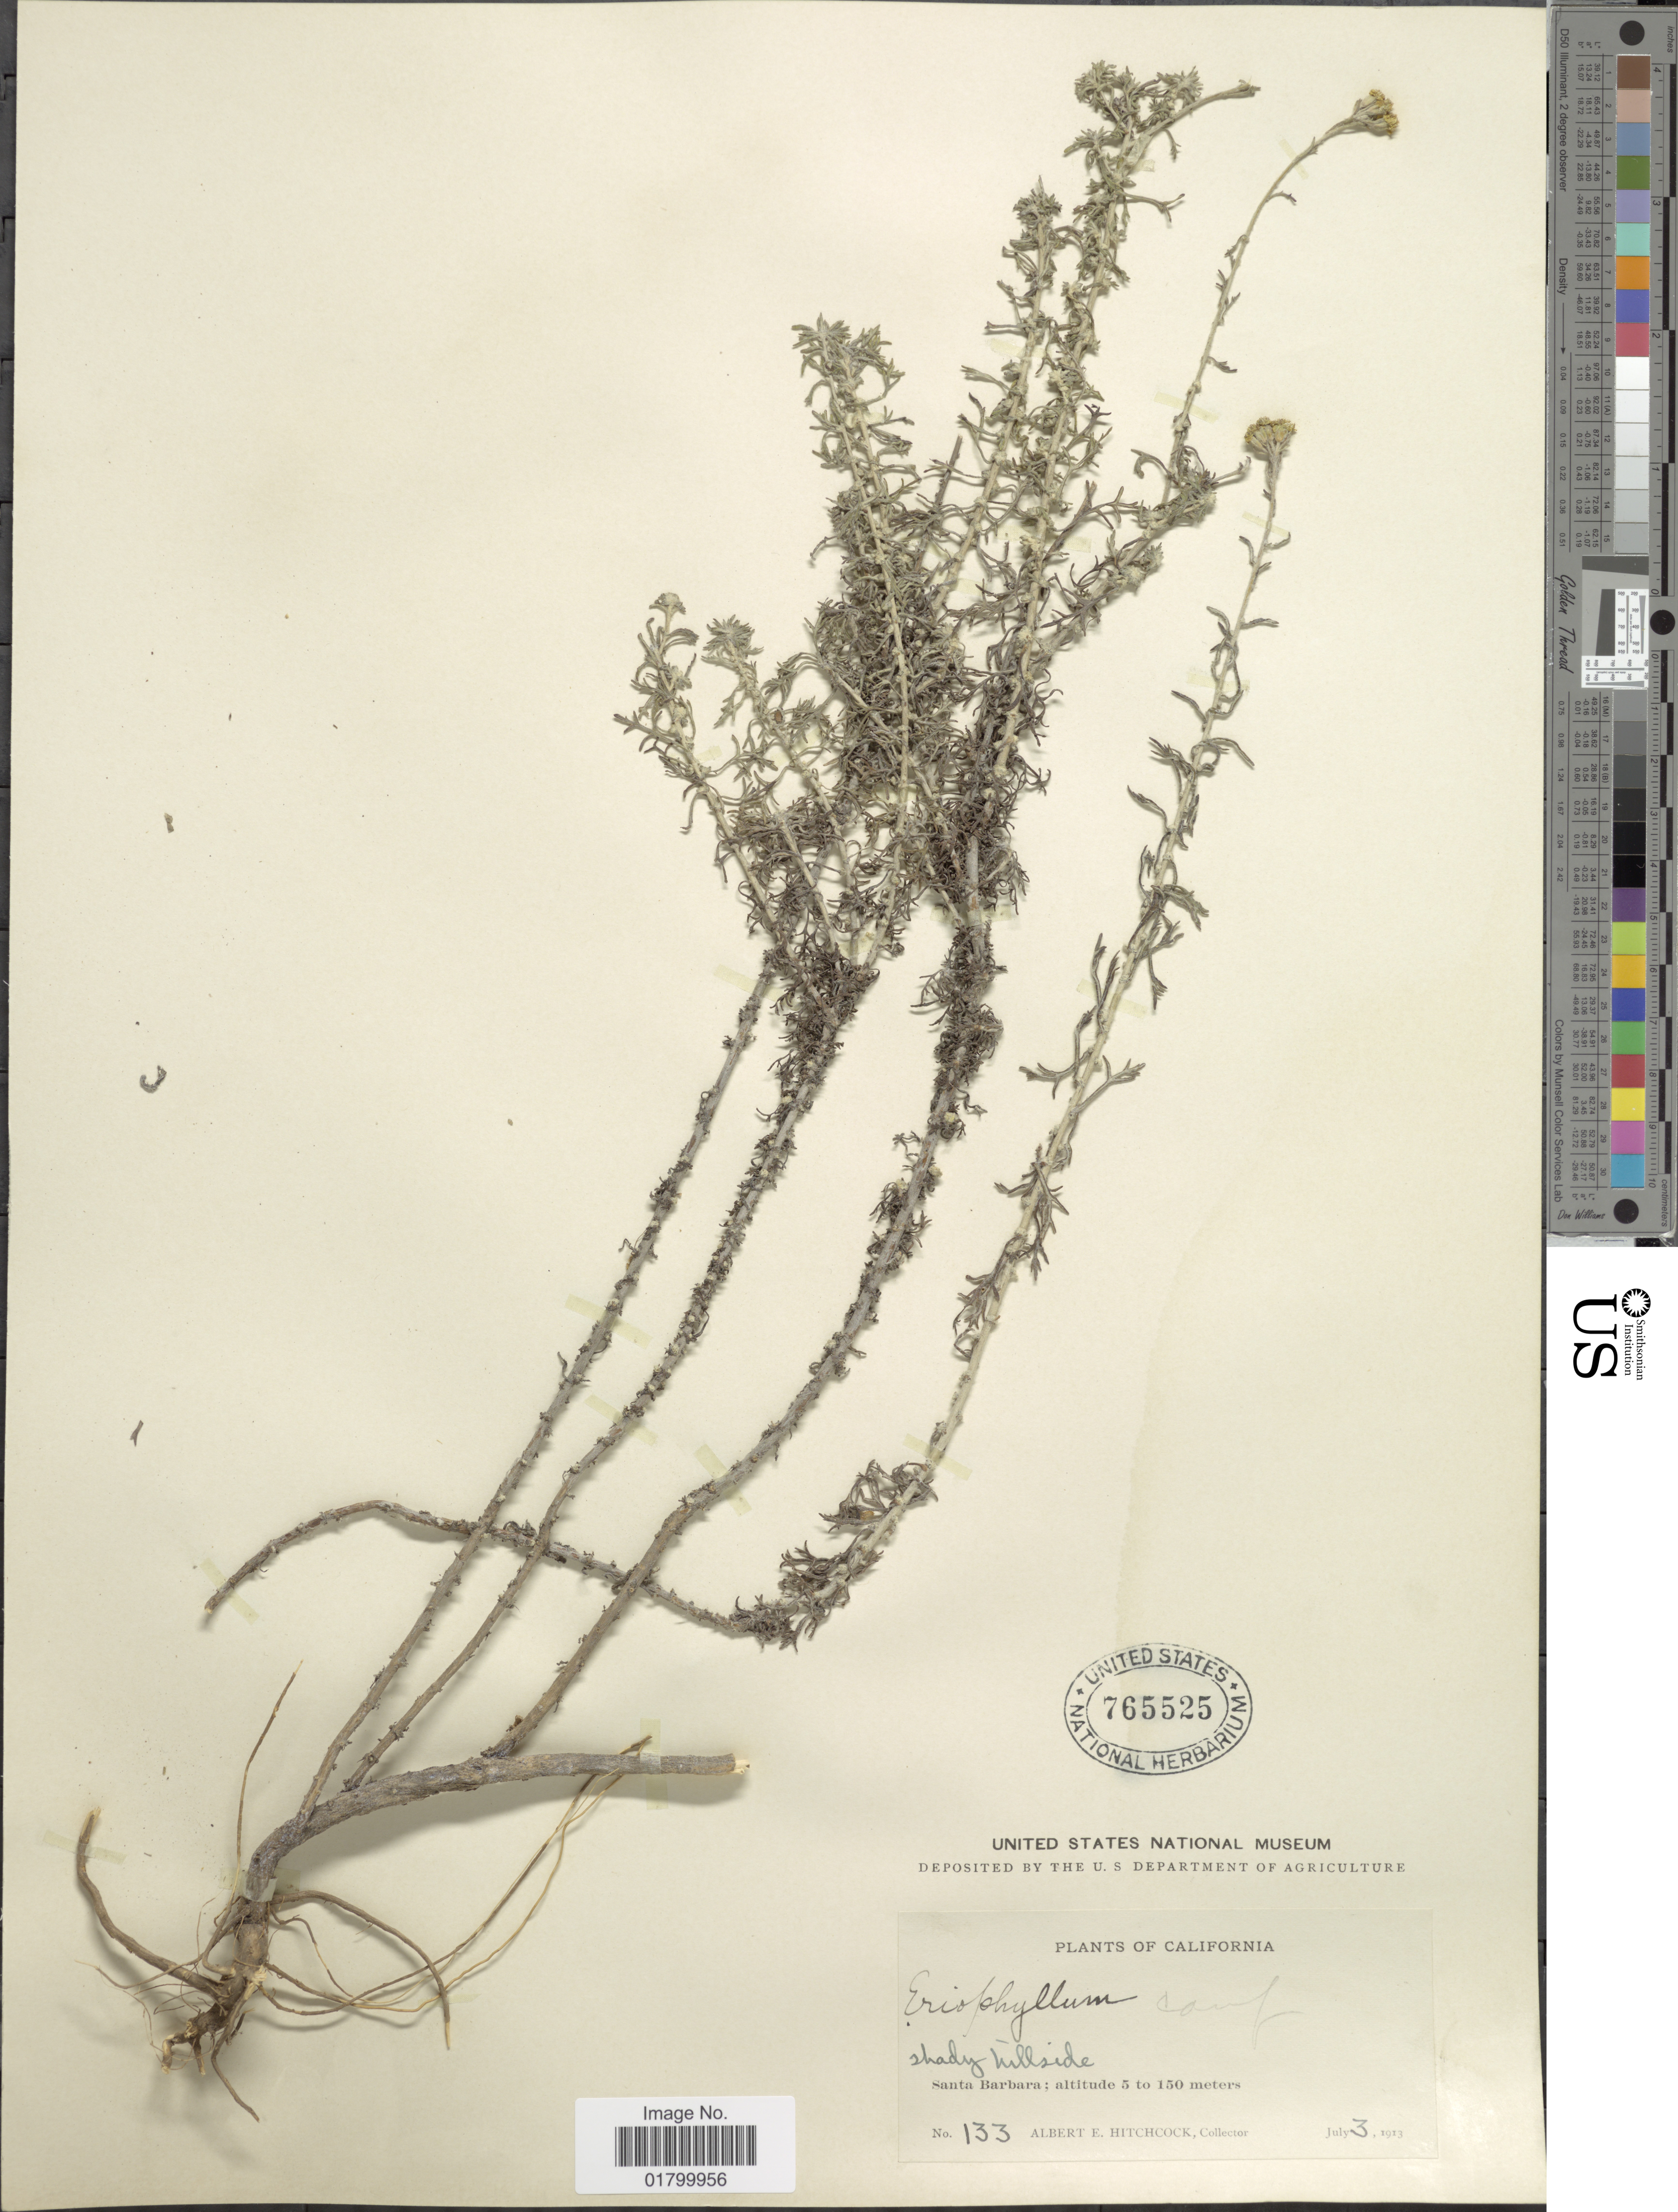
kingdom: Plantae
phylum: Tracheophyta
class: Magnoliopsida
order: Asterales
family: Asteraceae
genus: Eriophyllum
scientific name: Eriophyllum confertiflorum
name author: (DC.) A. Gray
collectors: A. Hitchcock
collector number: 133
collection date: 1913-07-03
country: United States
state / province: California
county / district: Santa Barbara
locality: Santa Barbara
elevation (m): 5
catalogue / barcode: US 765525